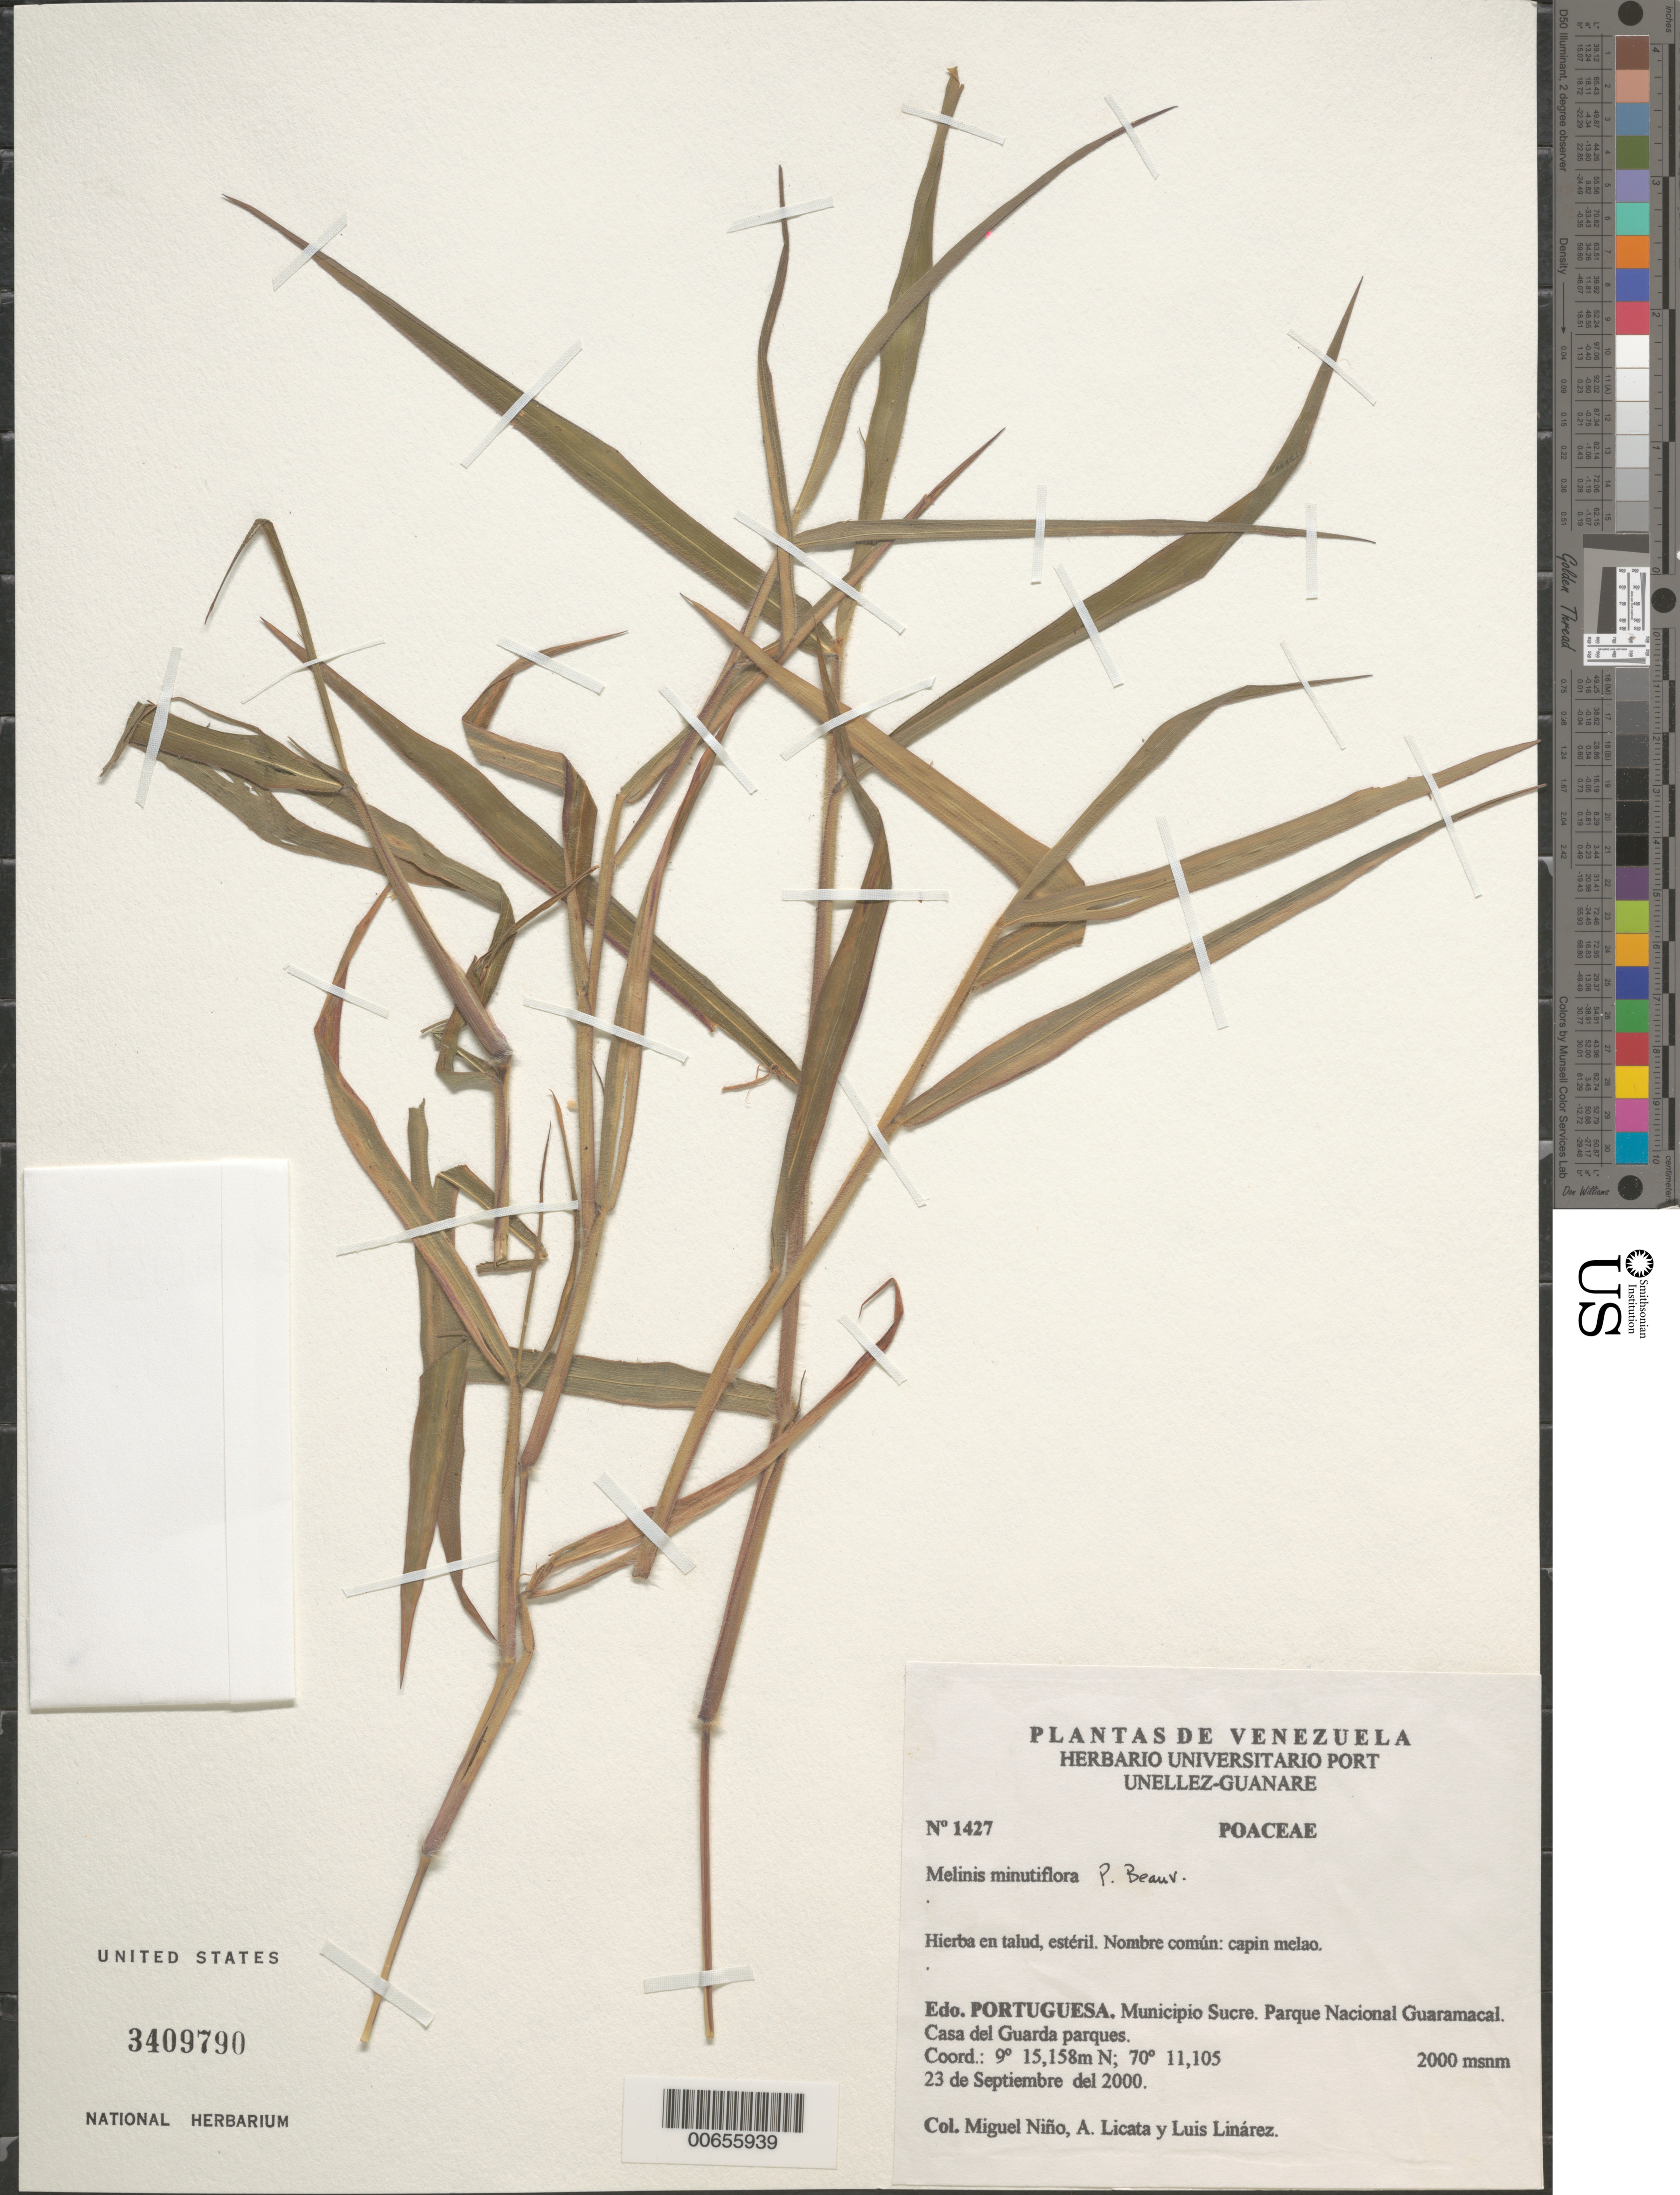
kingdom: Plantae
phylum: Tracheophyta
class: Liliopsida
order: Poales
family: Poaceae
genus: Melinis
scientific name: Melinis minutiflora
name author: P. Beauv.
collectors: S. M. Niño, A. Licata & L. Linárez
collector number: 1427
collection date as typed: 23 Sep 2000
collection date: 2000-09-23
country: Venezuela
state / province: Portuguesa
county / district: Sucre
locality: Parque Nacional Guaramacal, casa del guardaparques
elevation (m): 2000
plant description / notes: Common name: Capin melao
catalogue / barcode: US 3409790